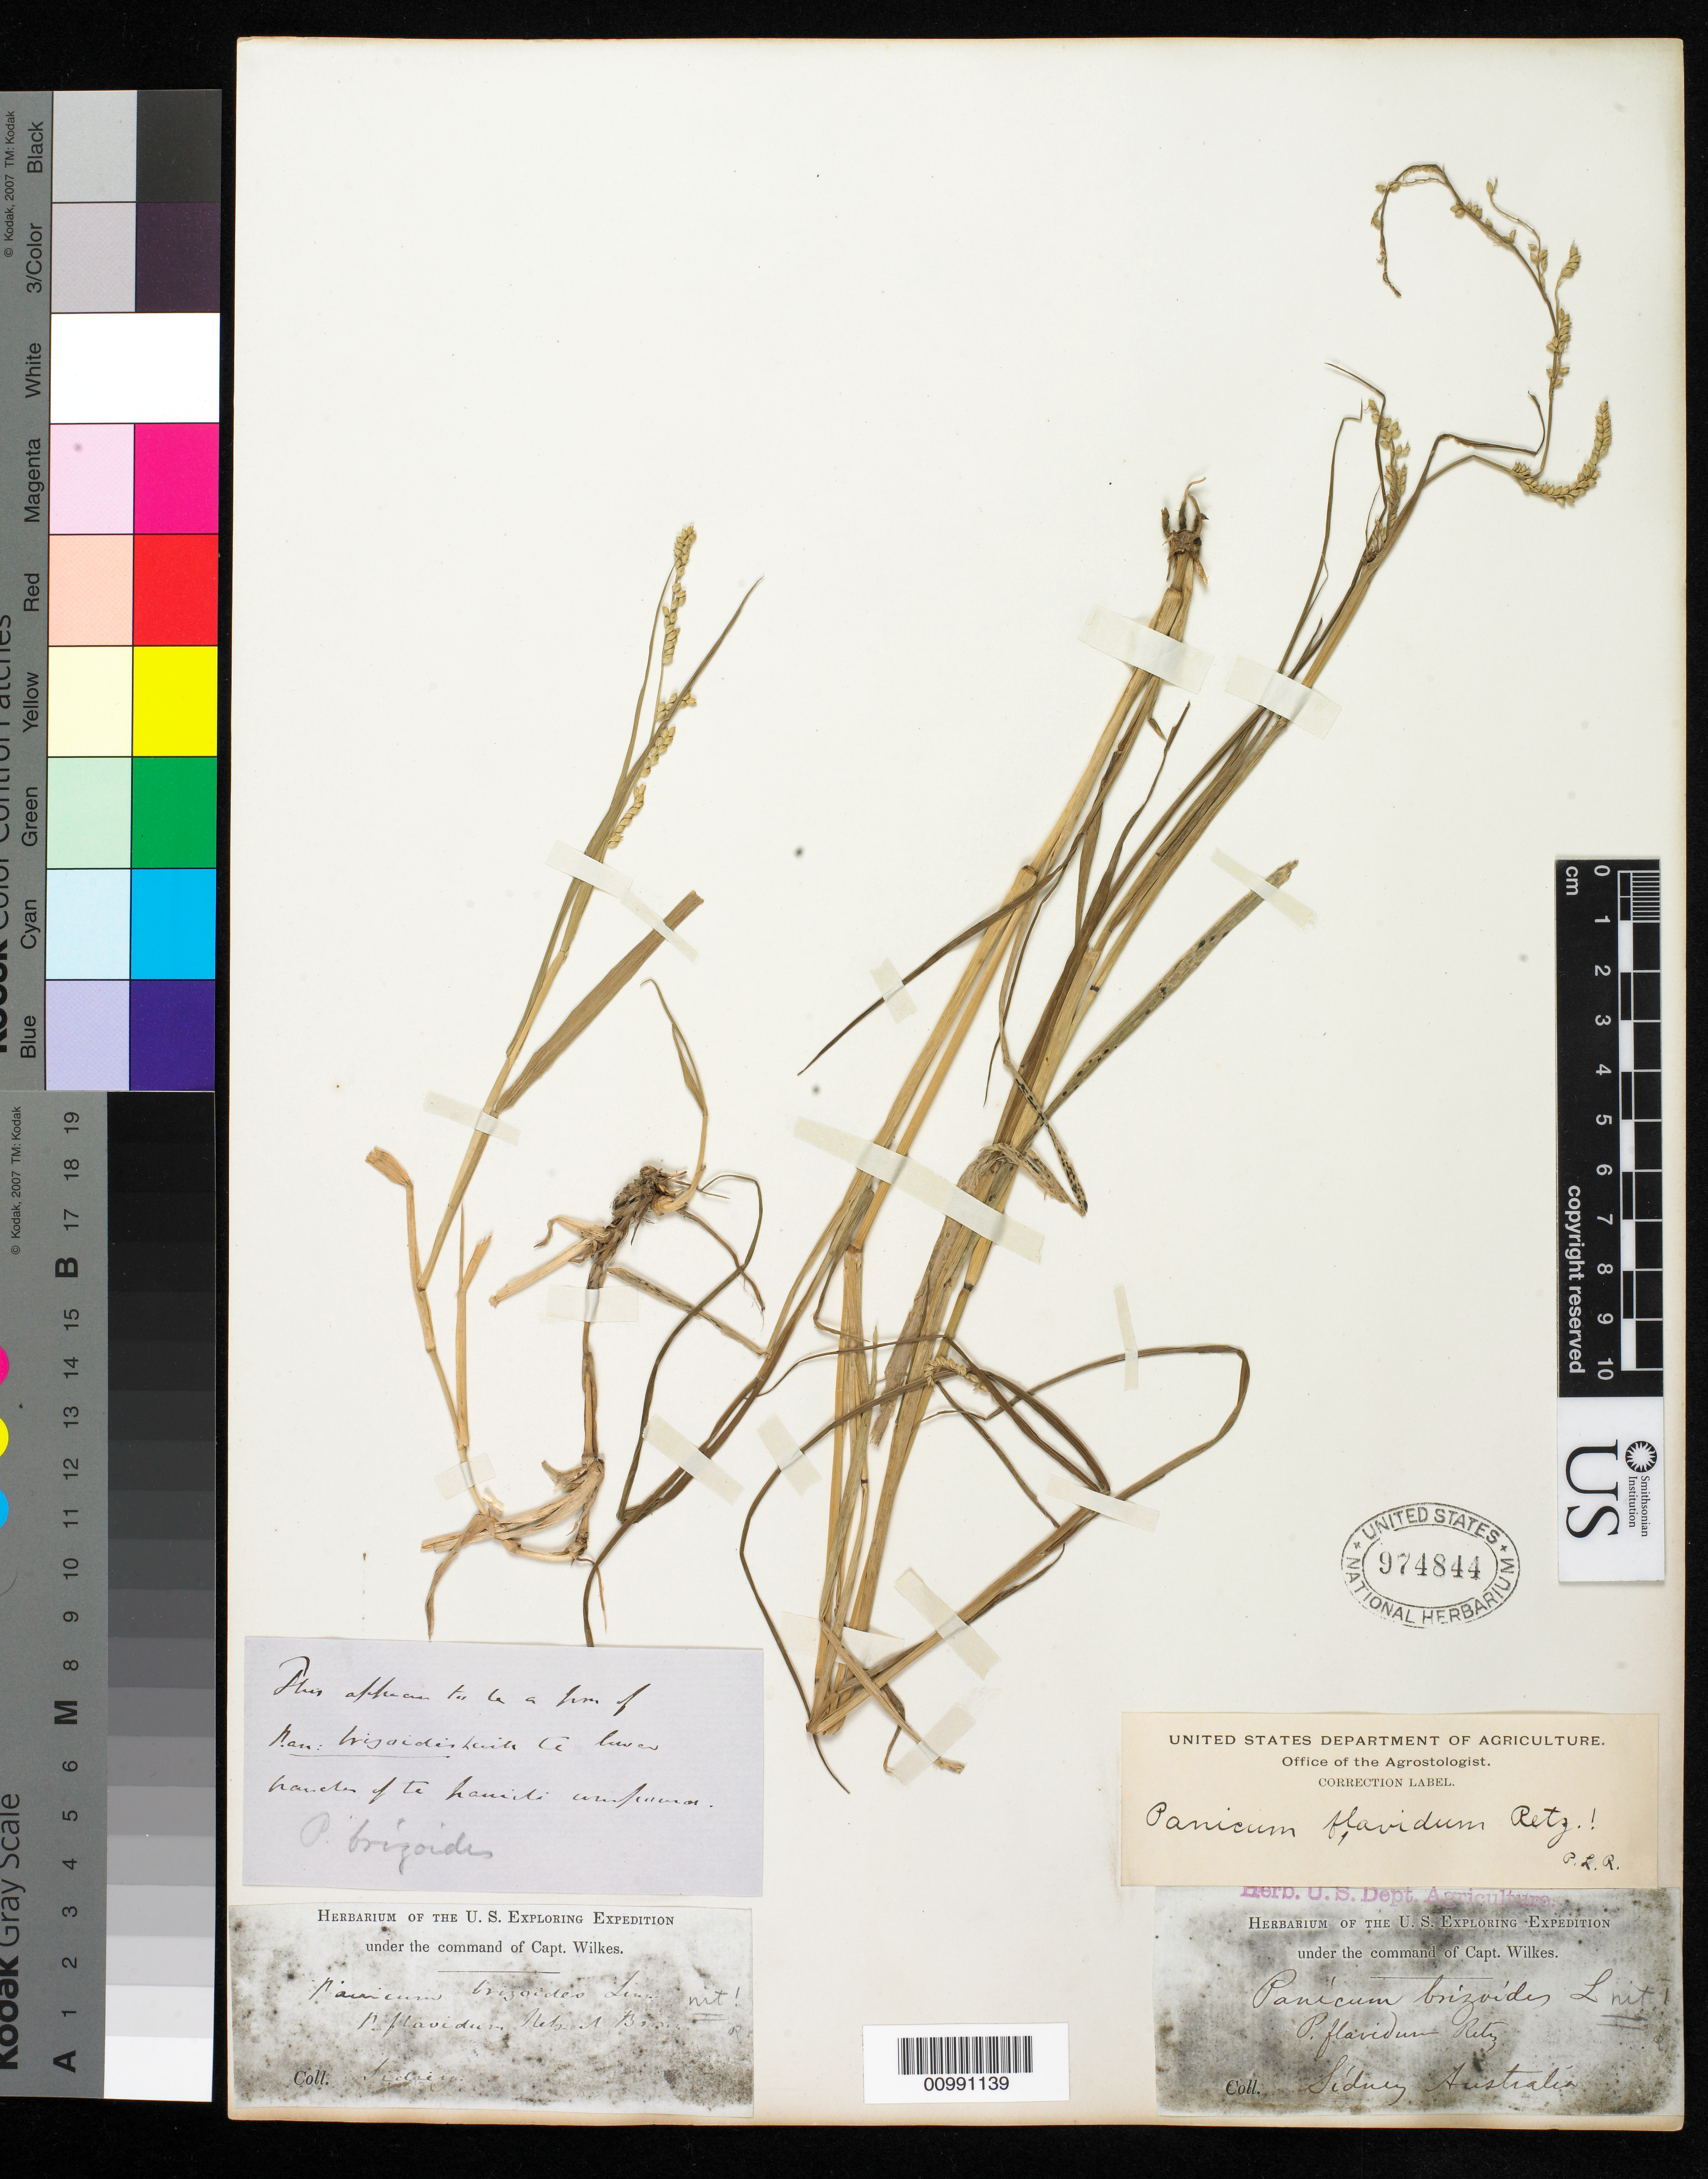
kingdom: Plantae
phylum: Tracheophyta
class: Liliopsida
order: Poales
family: Poaceae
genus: Paspalidium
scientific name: Paspalidium jubiflorum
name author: (Trin.) C.E. Hughes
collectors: Wilkes Explor. Exped.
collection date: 1838/1842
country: Australia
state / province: New South Wales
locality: Sydney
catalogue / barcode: US 974844